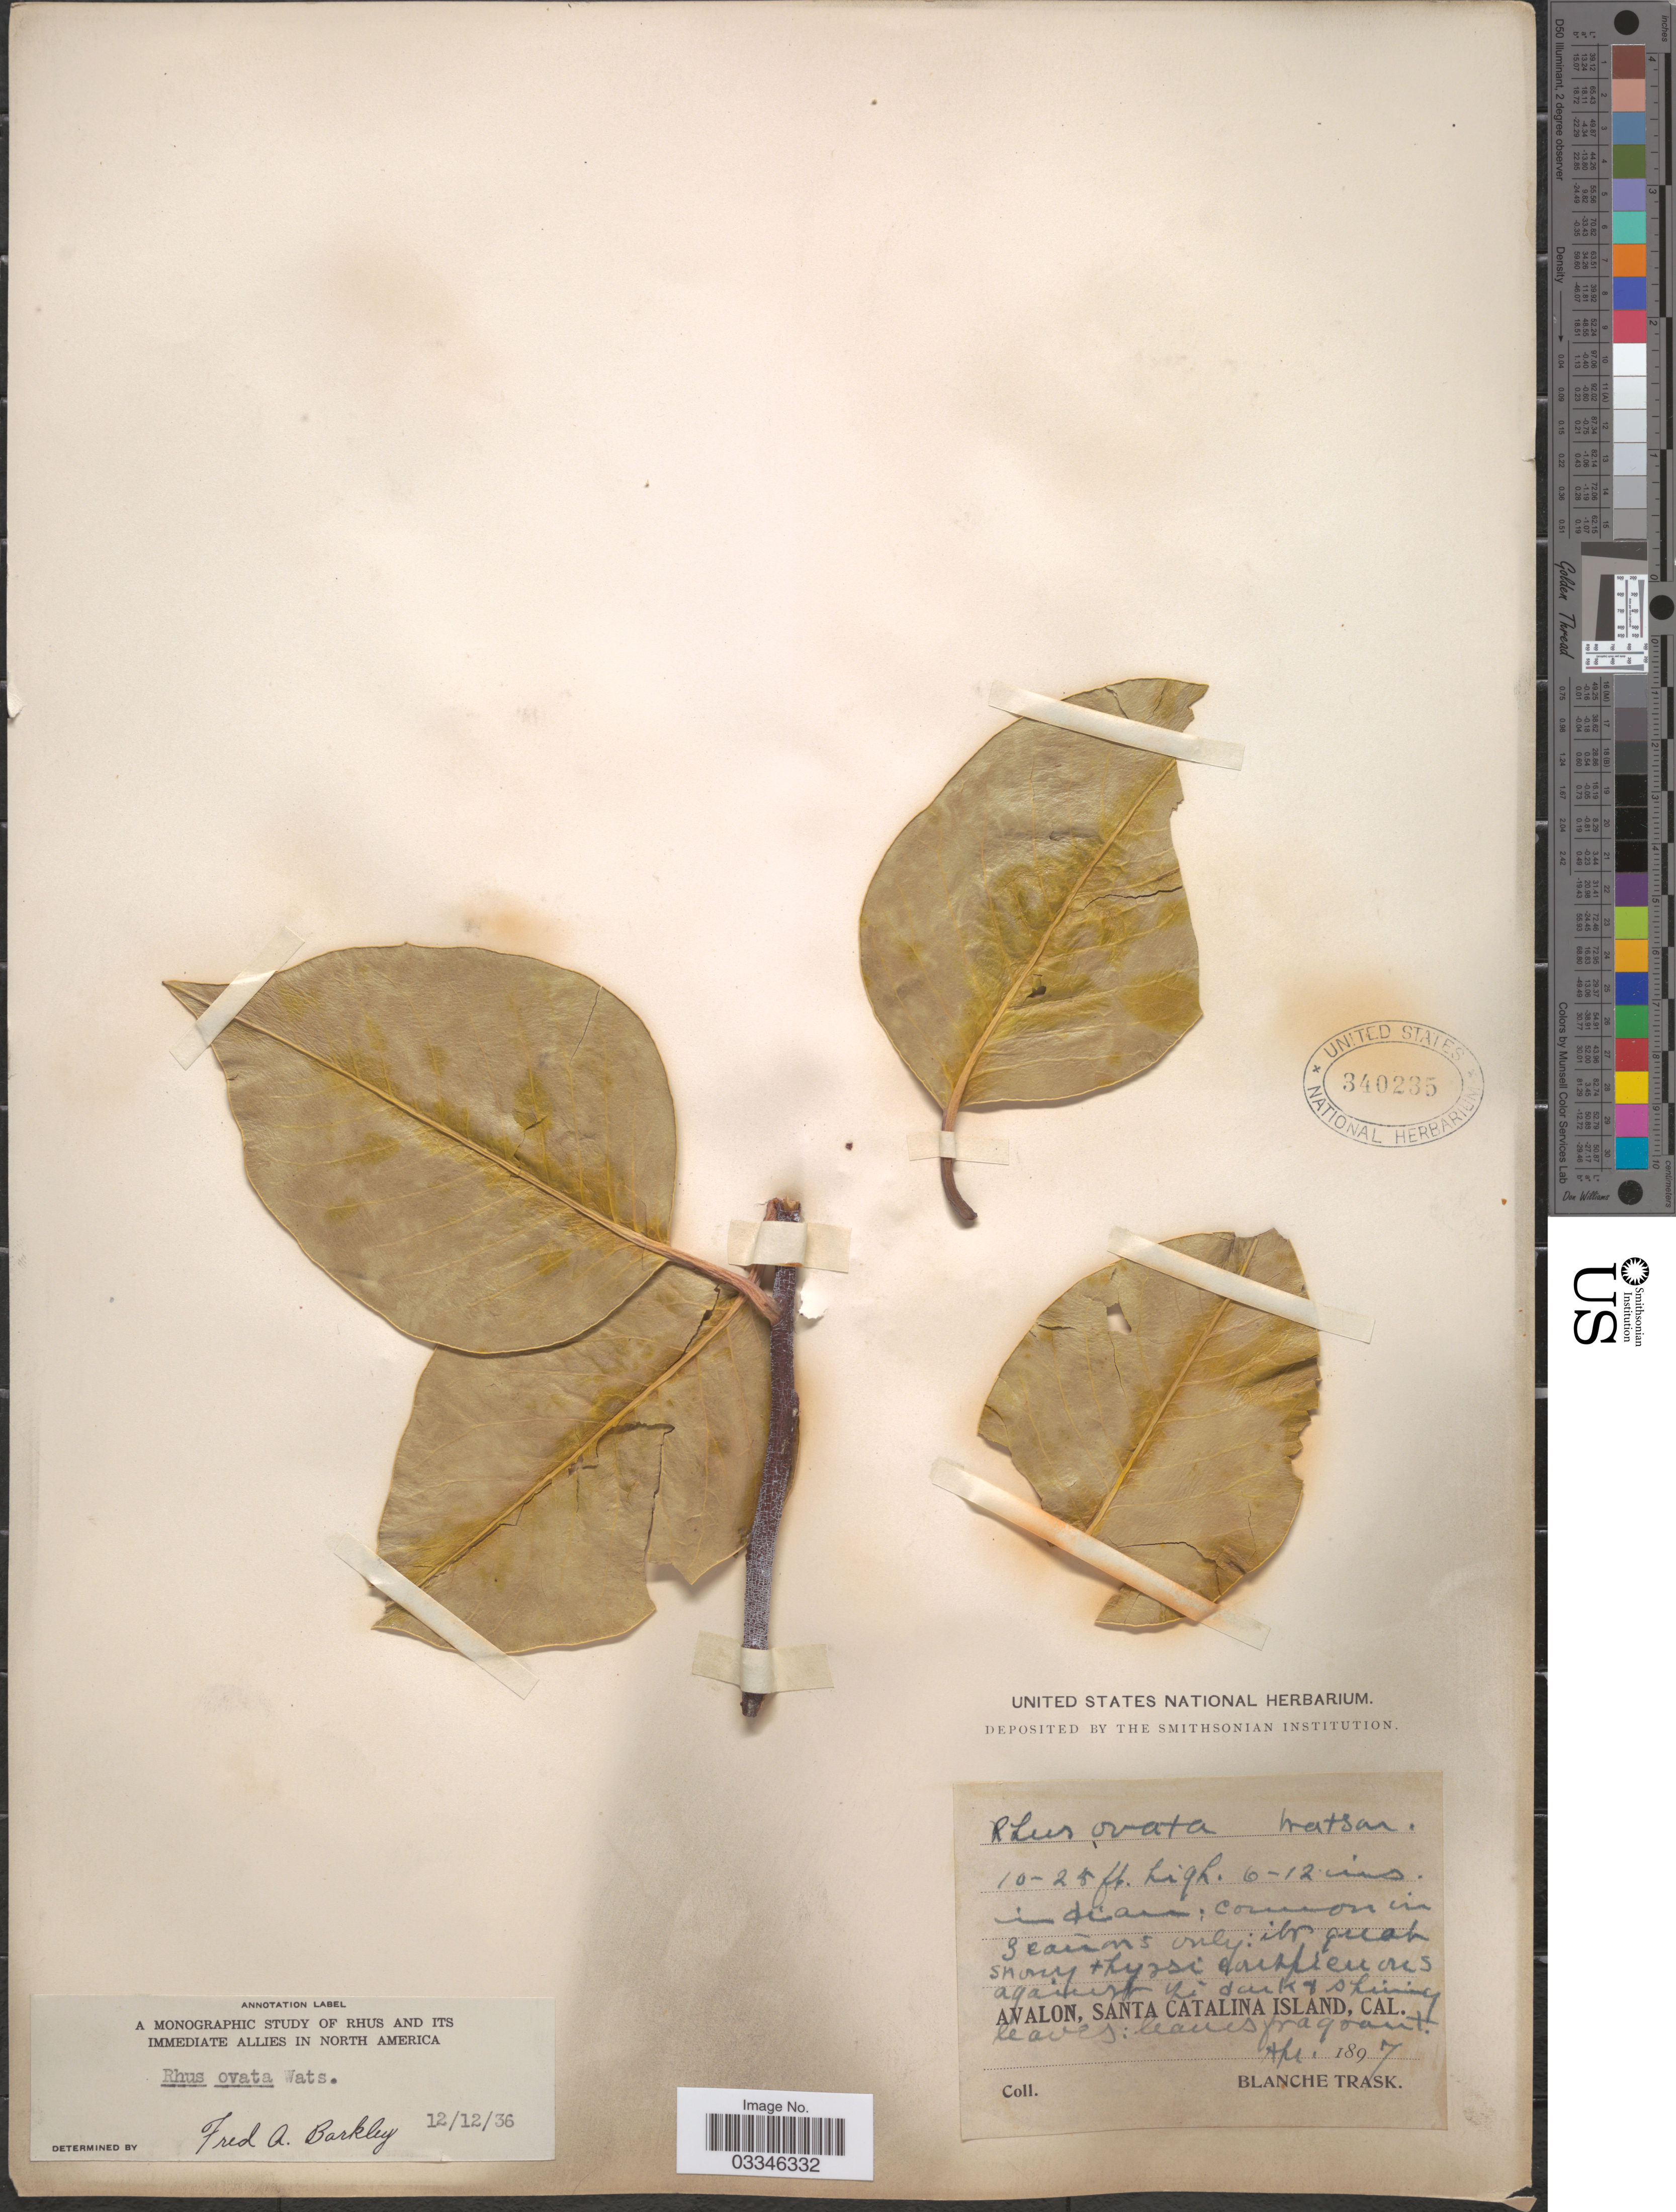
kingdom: Plantae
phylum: Tracheophyta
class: Magnoliopsida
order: Sapindales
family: Anacardiaceae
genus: Rhus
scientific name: Rhus ovata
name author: S. Watson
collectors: B. Trask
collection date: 1897-04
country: United States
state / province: California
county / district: Los Angeles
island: Santa Catalina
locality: Avalon, Santa Catalina Island.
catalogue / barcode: US 340235